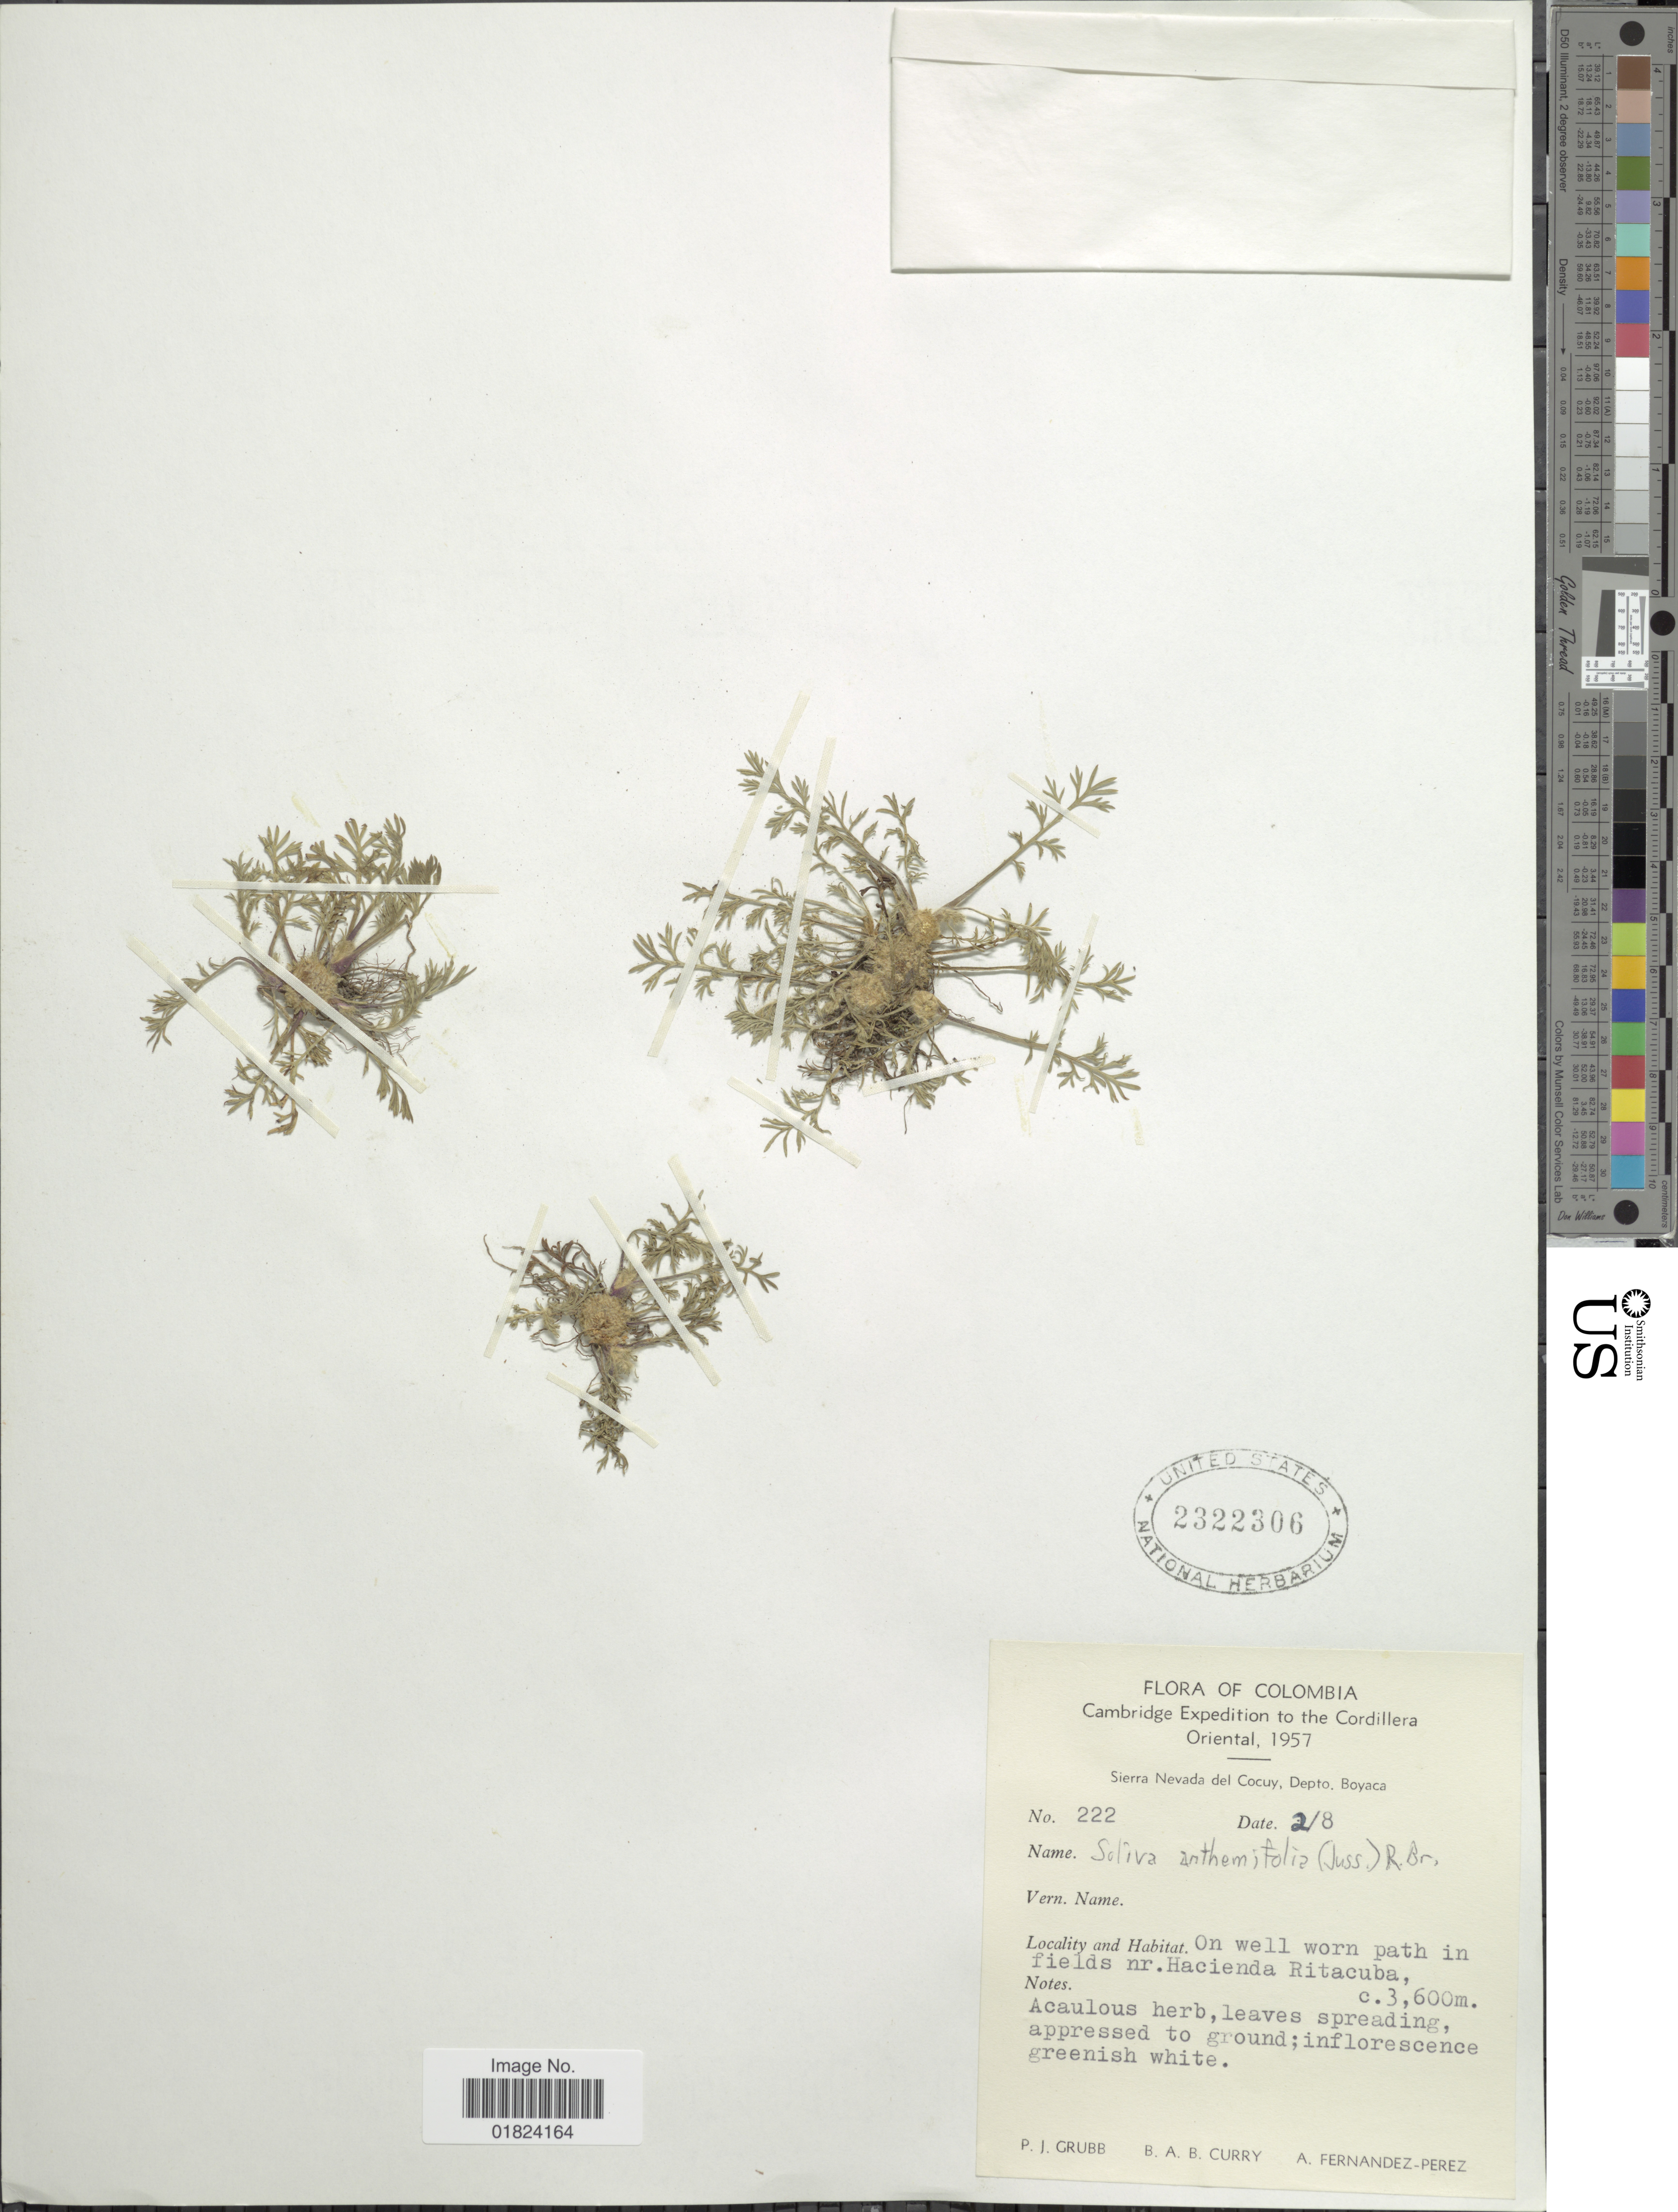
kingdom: Plantae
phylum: Tracheophyta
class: Magnoliopsida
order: Asterales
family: Asteraceae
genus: Soliva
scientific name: Soliva anthemifolia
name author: (Juss.) Sweet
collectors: P. J. Grubb, B. A. B. Curry & A. Fernández-Pérez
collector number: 222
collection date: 1957-08-02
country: Colombia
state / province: Boyacá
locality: Cordillera Oriental, Sierra Nevada del Cocuy, on well worn path in fields.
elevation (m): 3600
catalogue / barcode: US 2322306